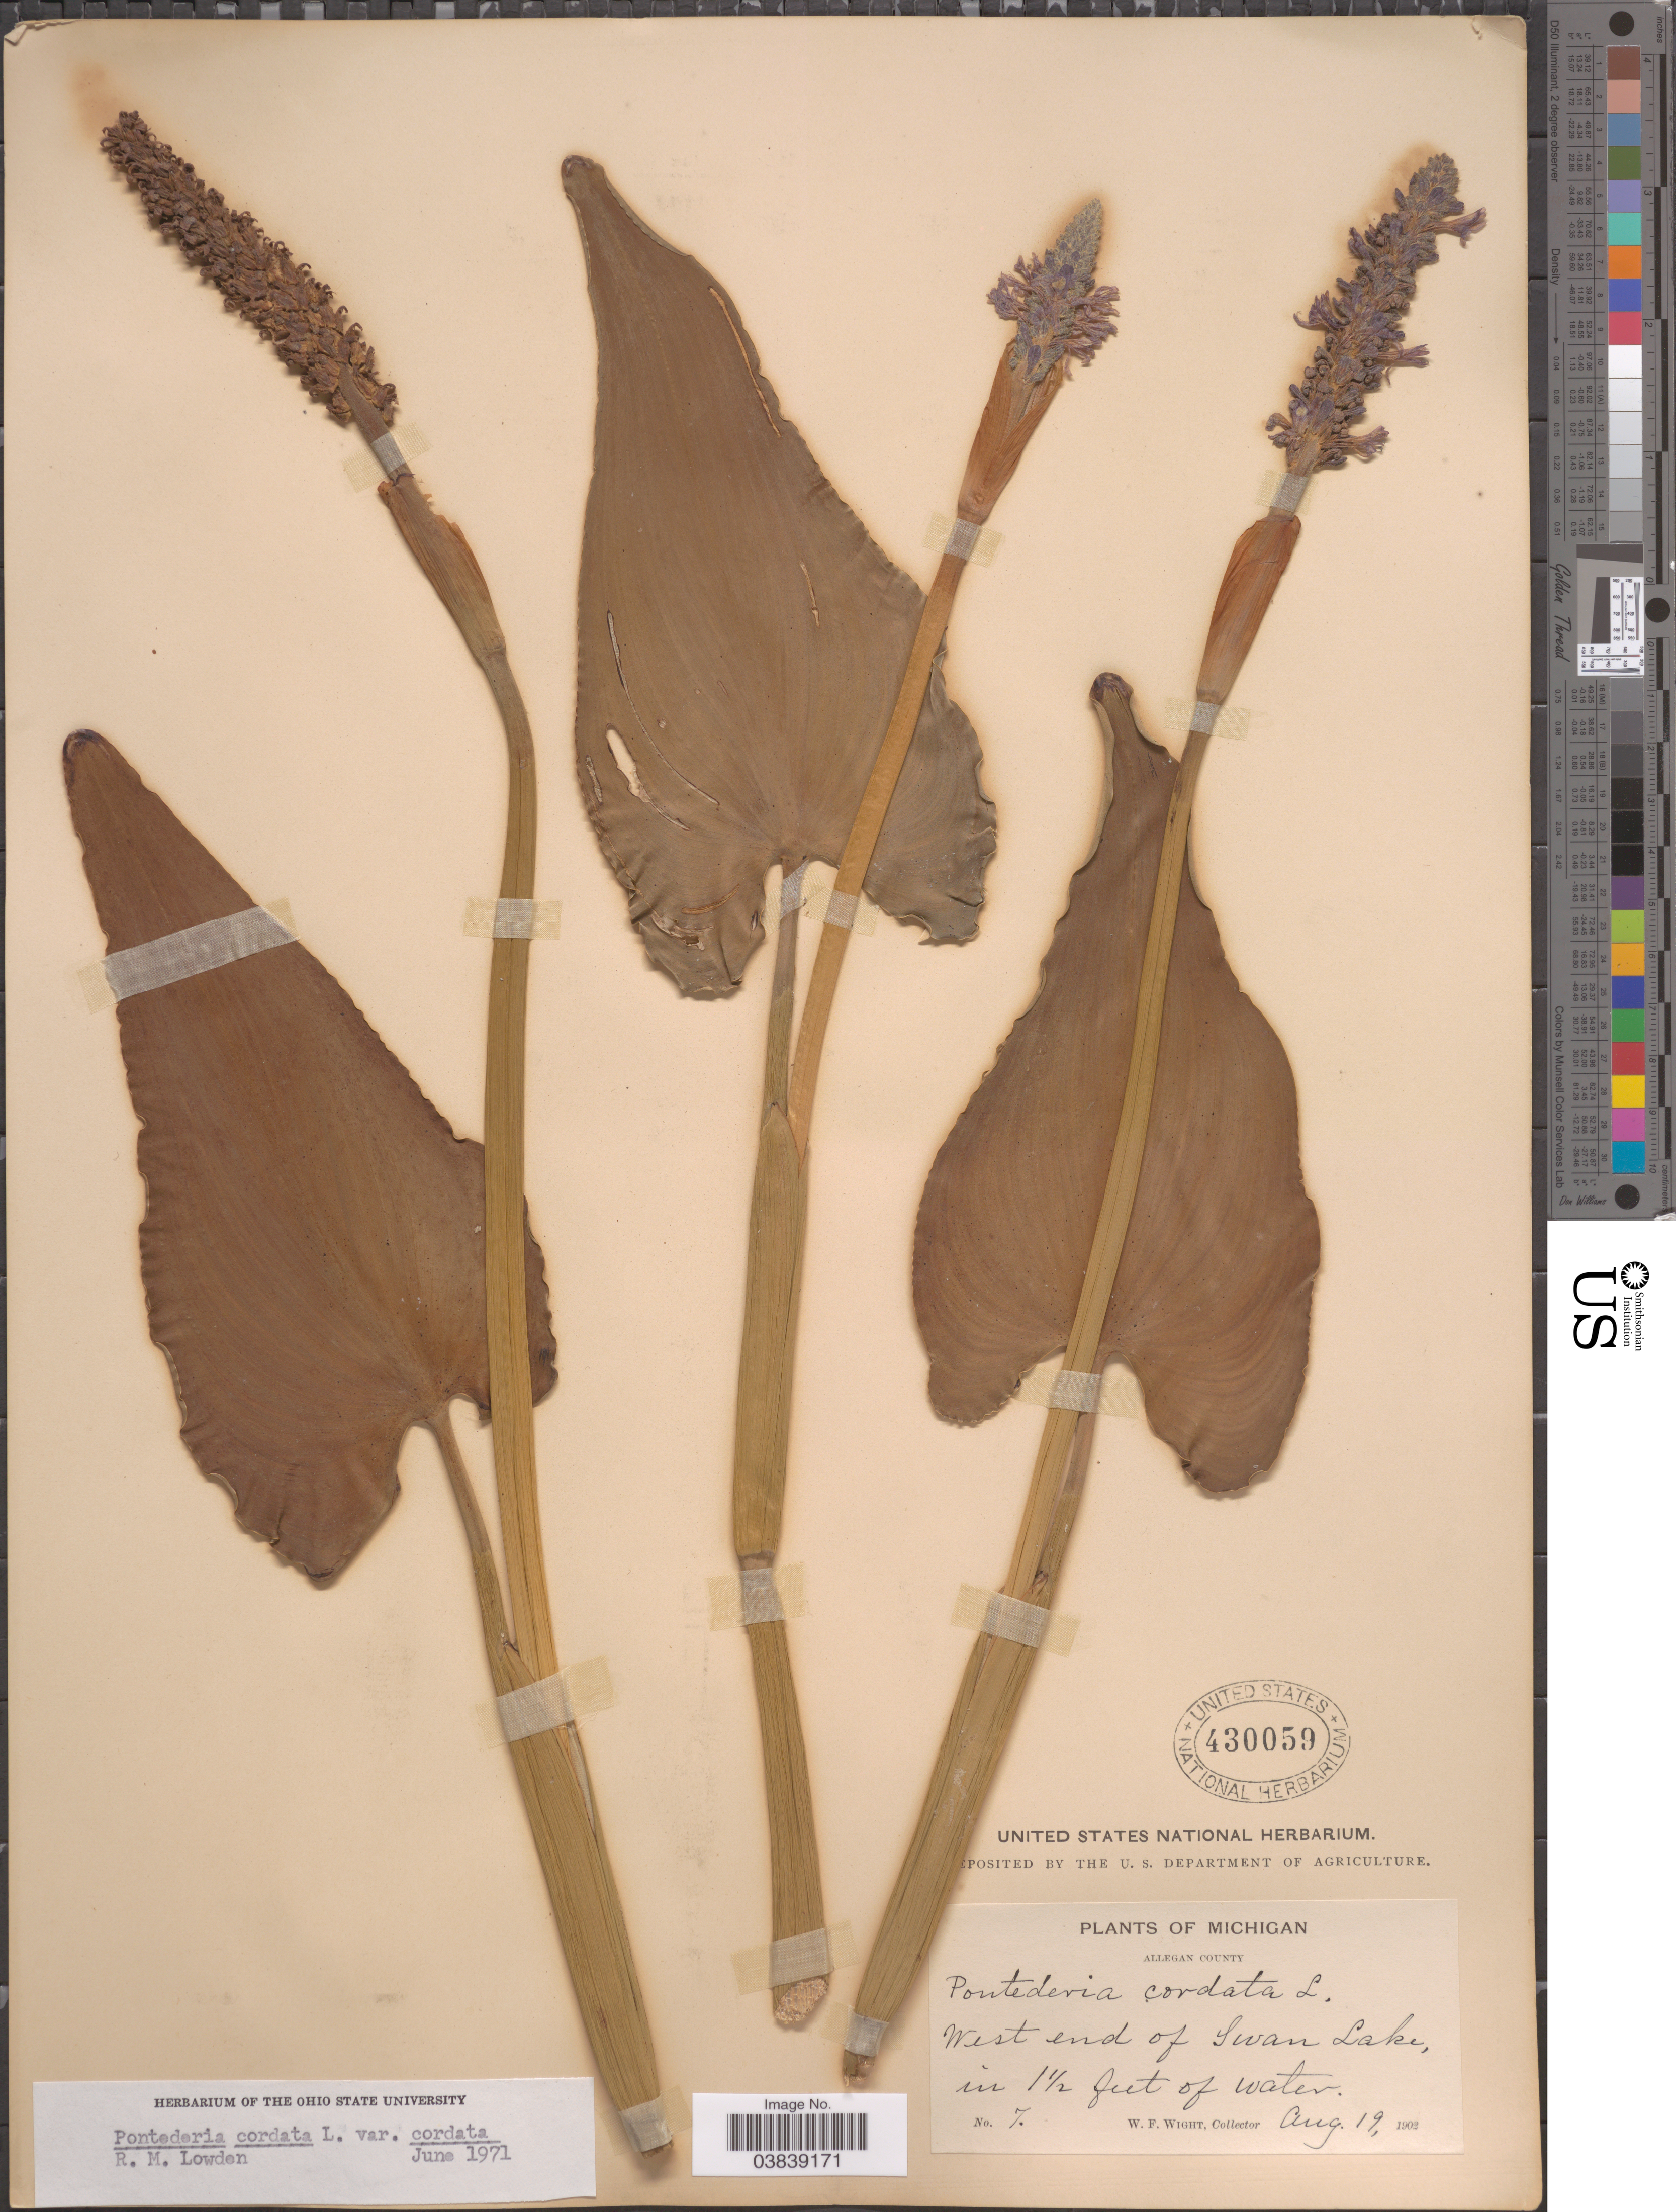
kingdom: Plantae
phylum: Tracheophyta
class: Liliopsida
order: Commelinales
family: Pontederiaceae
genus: Pontederia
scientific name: Pontederia cordata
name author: L.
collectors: W. Wight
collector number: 7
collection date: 1902-08-19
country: United States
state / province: Michigan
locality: Allegan County. West end of Swan Lake.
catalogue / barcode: US 430059